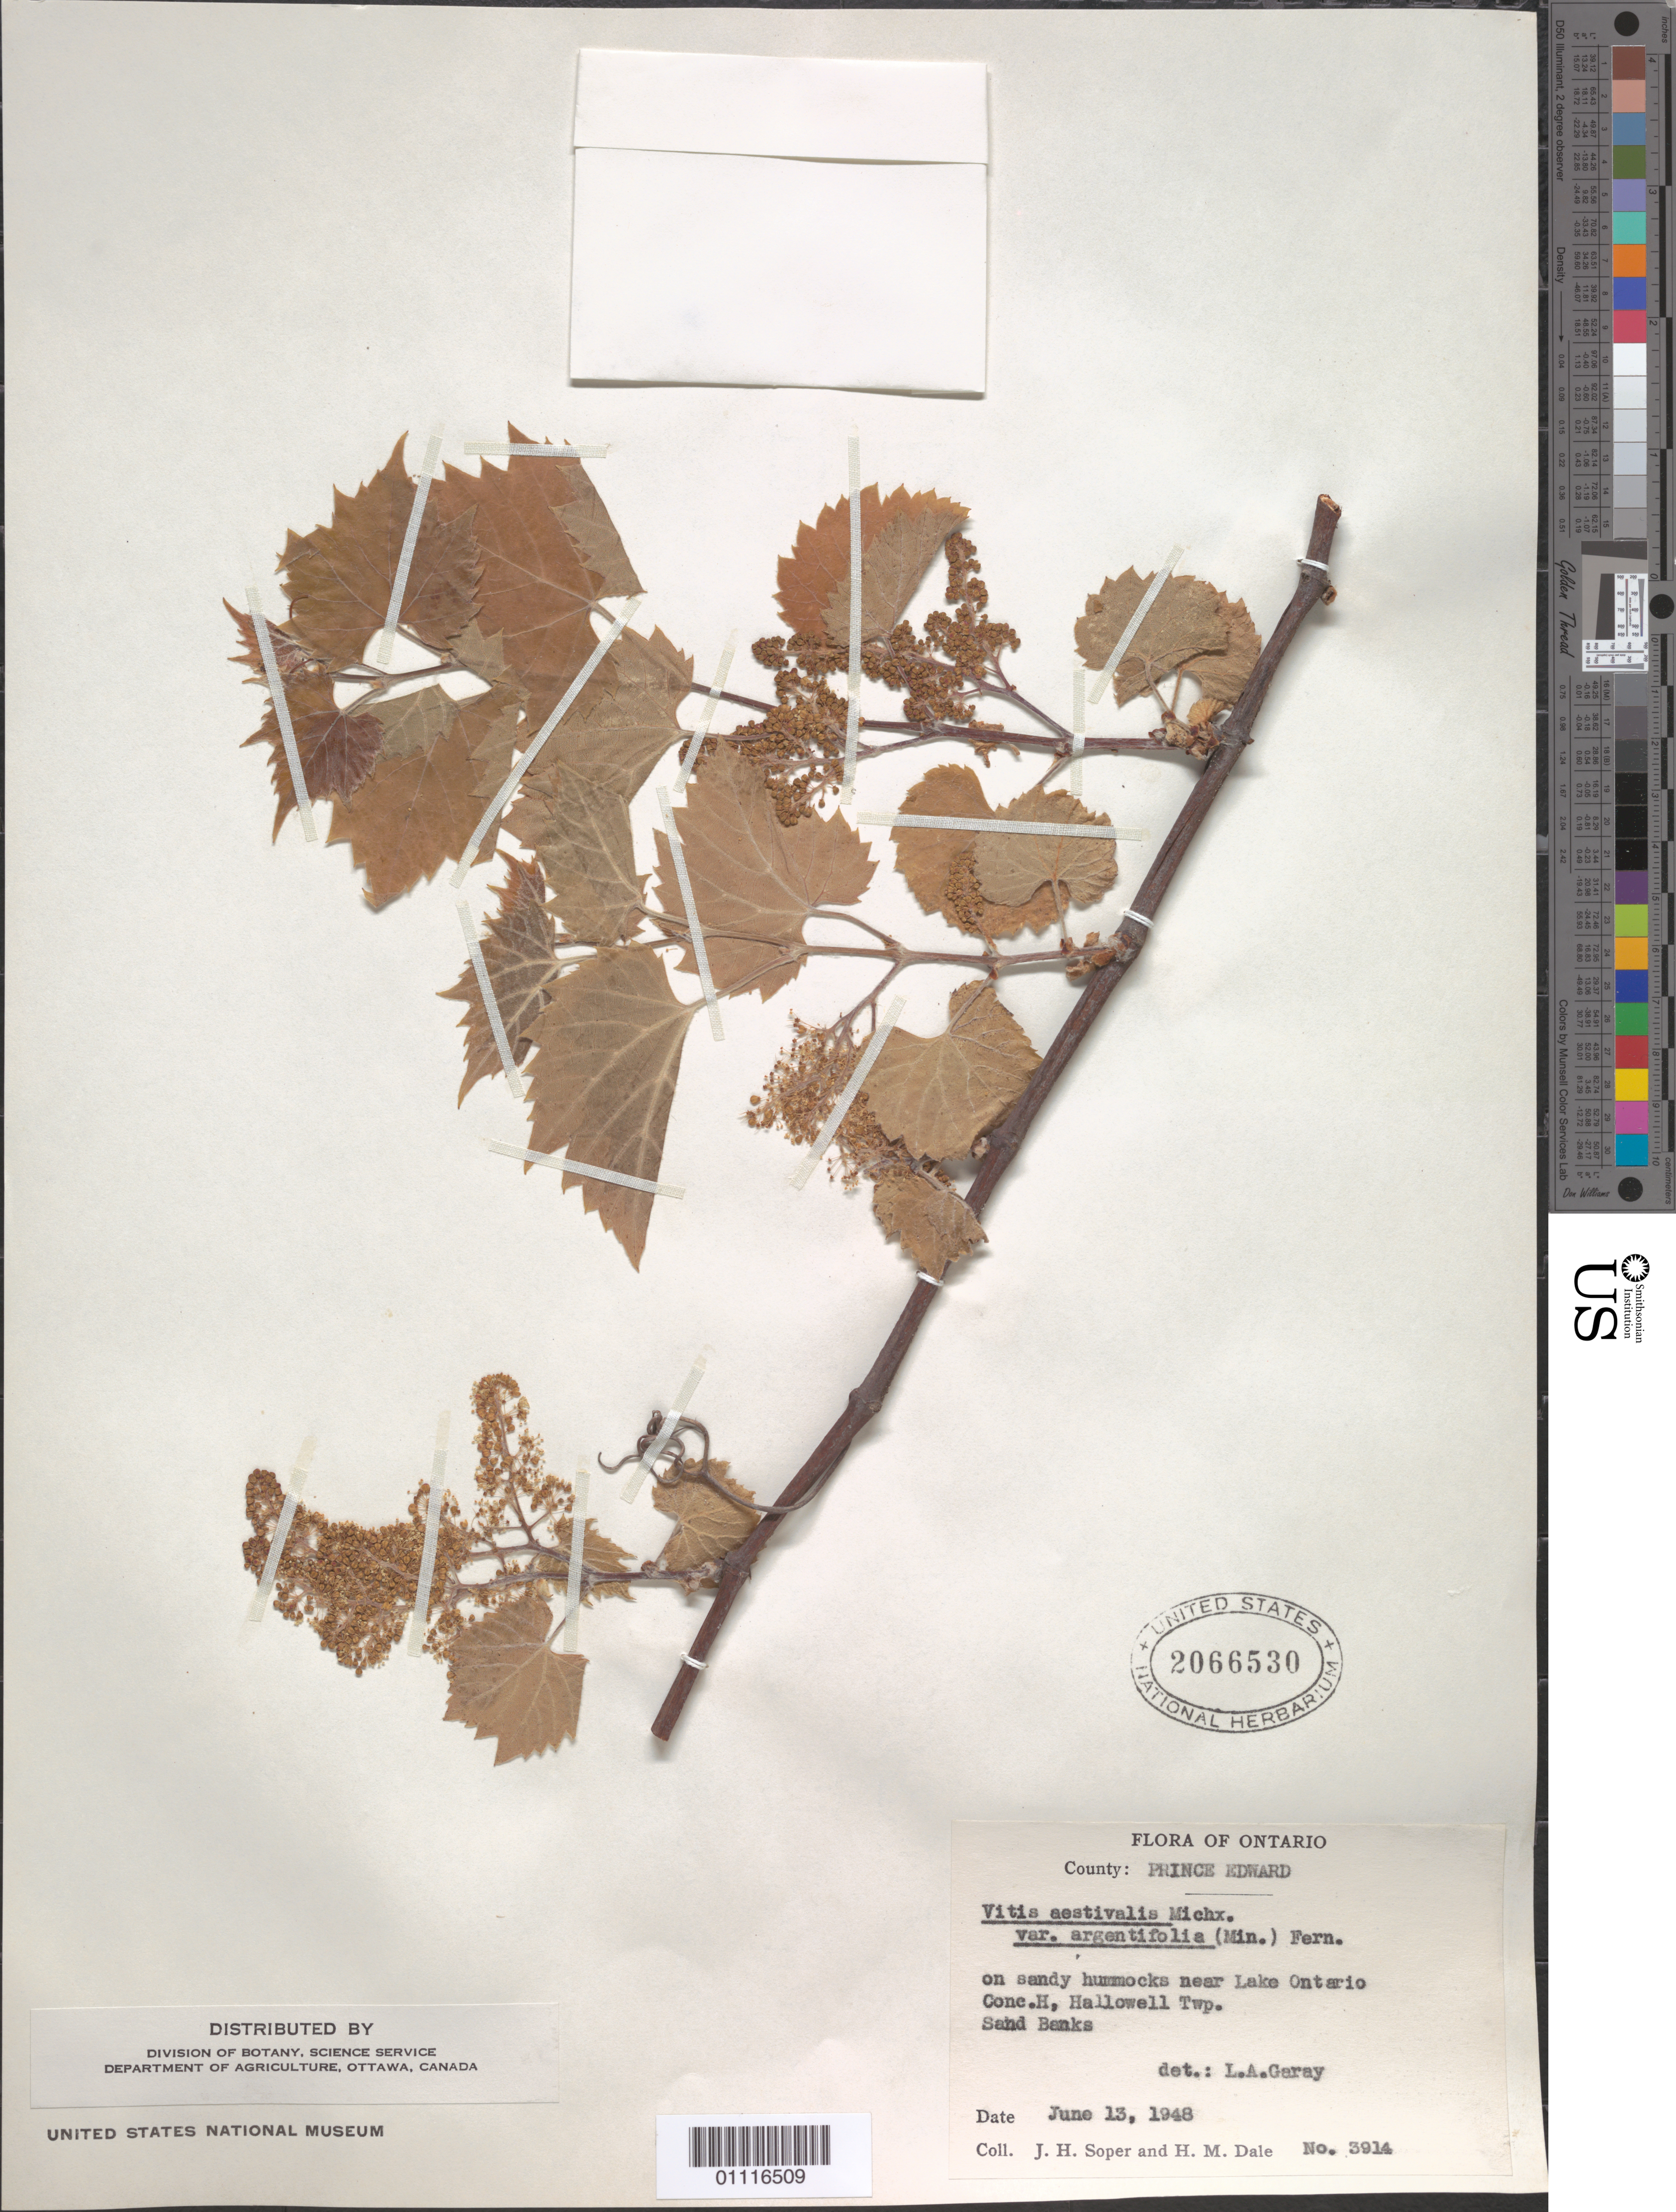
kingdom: Plantae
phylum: Tracheophyta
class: Magnoliopsida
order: Vitales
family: Vitaceae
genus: Vitis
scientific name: Vitis aestivalis var. argentifolia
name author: Michx.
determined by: Garay, Leslie A.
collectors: J. H. Soper & H. M. Dale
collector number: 3914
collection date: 1948-06-13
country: Canada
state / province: Ontario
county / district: Prince Edward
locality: on sandy hummocks near Lake Ontario, Cone. H, Hallowell Twp. Sand Banks.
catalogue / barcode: US 2066530